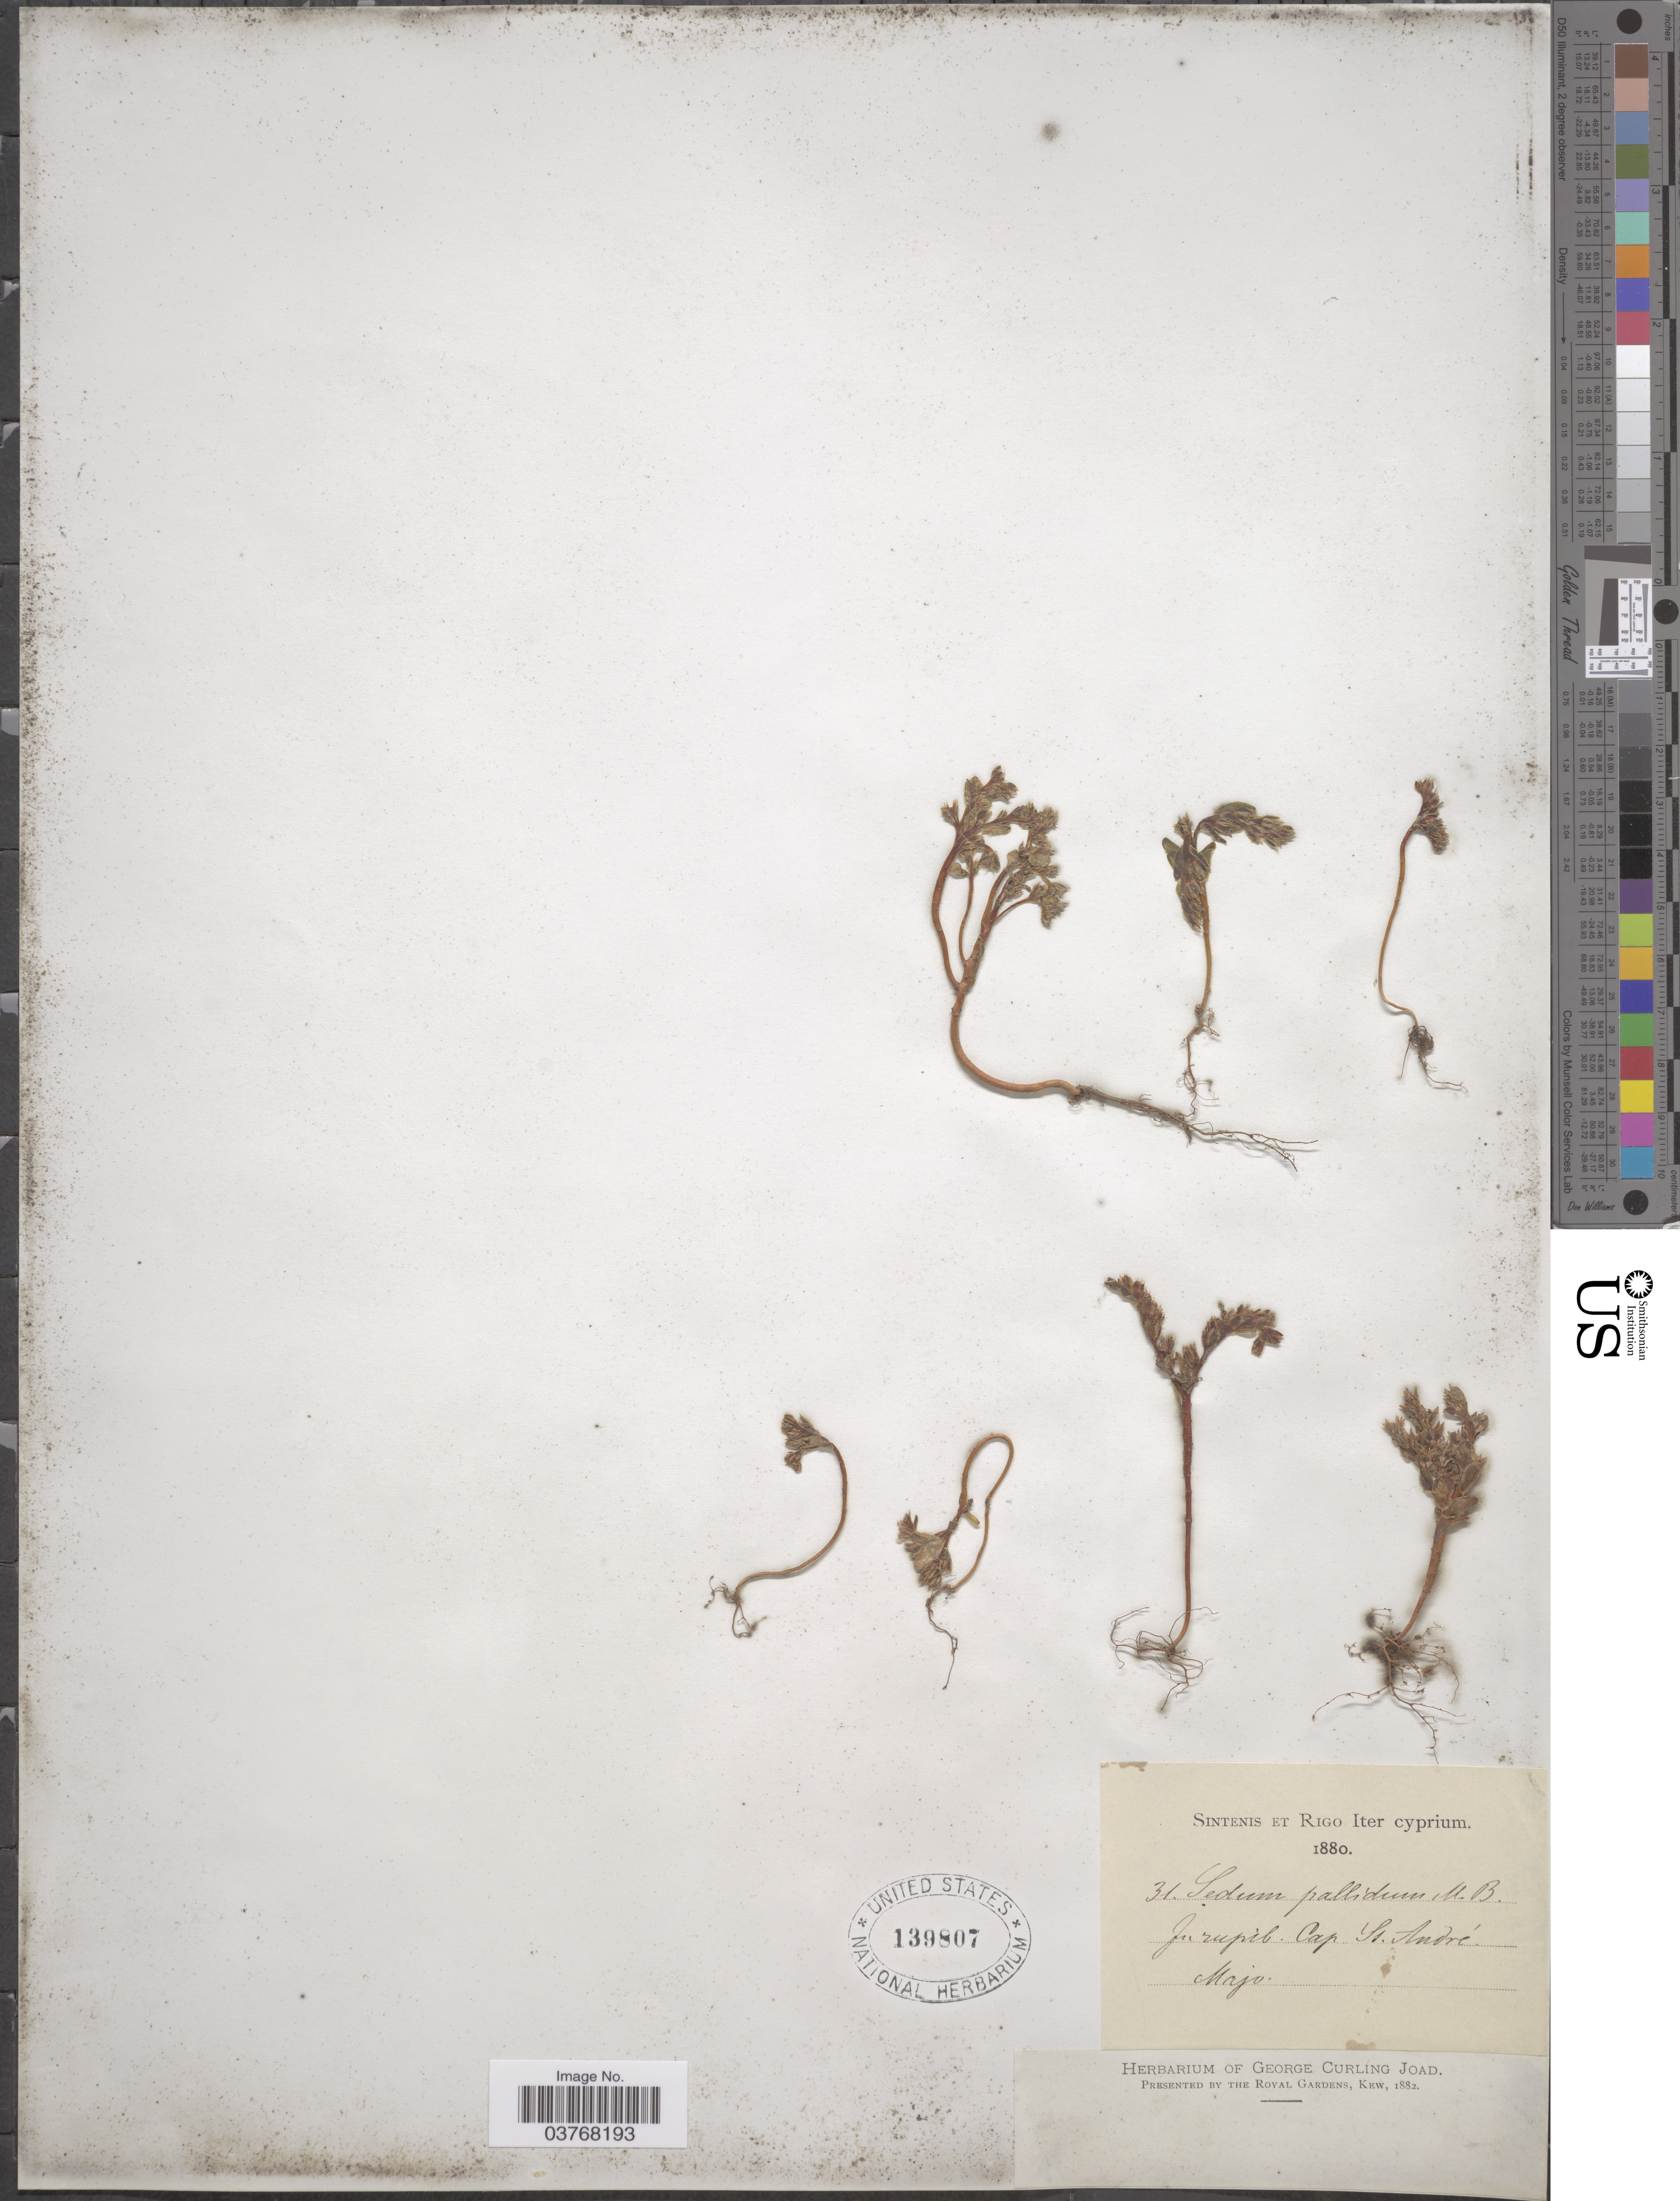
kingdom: Plantae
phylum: Tracheophyta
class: Magnoliopsida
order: Saxifragales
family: Crassulaceae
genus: Sedum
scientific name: Sedum pallidum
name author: M. Bieb.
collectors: -. Sintenis & -- Rigo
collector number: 31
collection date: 1880-05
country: Cyprus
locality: Cyprium. In rupib. Cap. St. André.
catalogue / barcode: US 139807